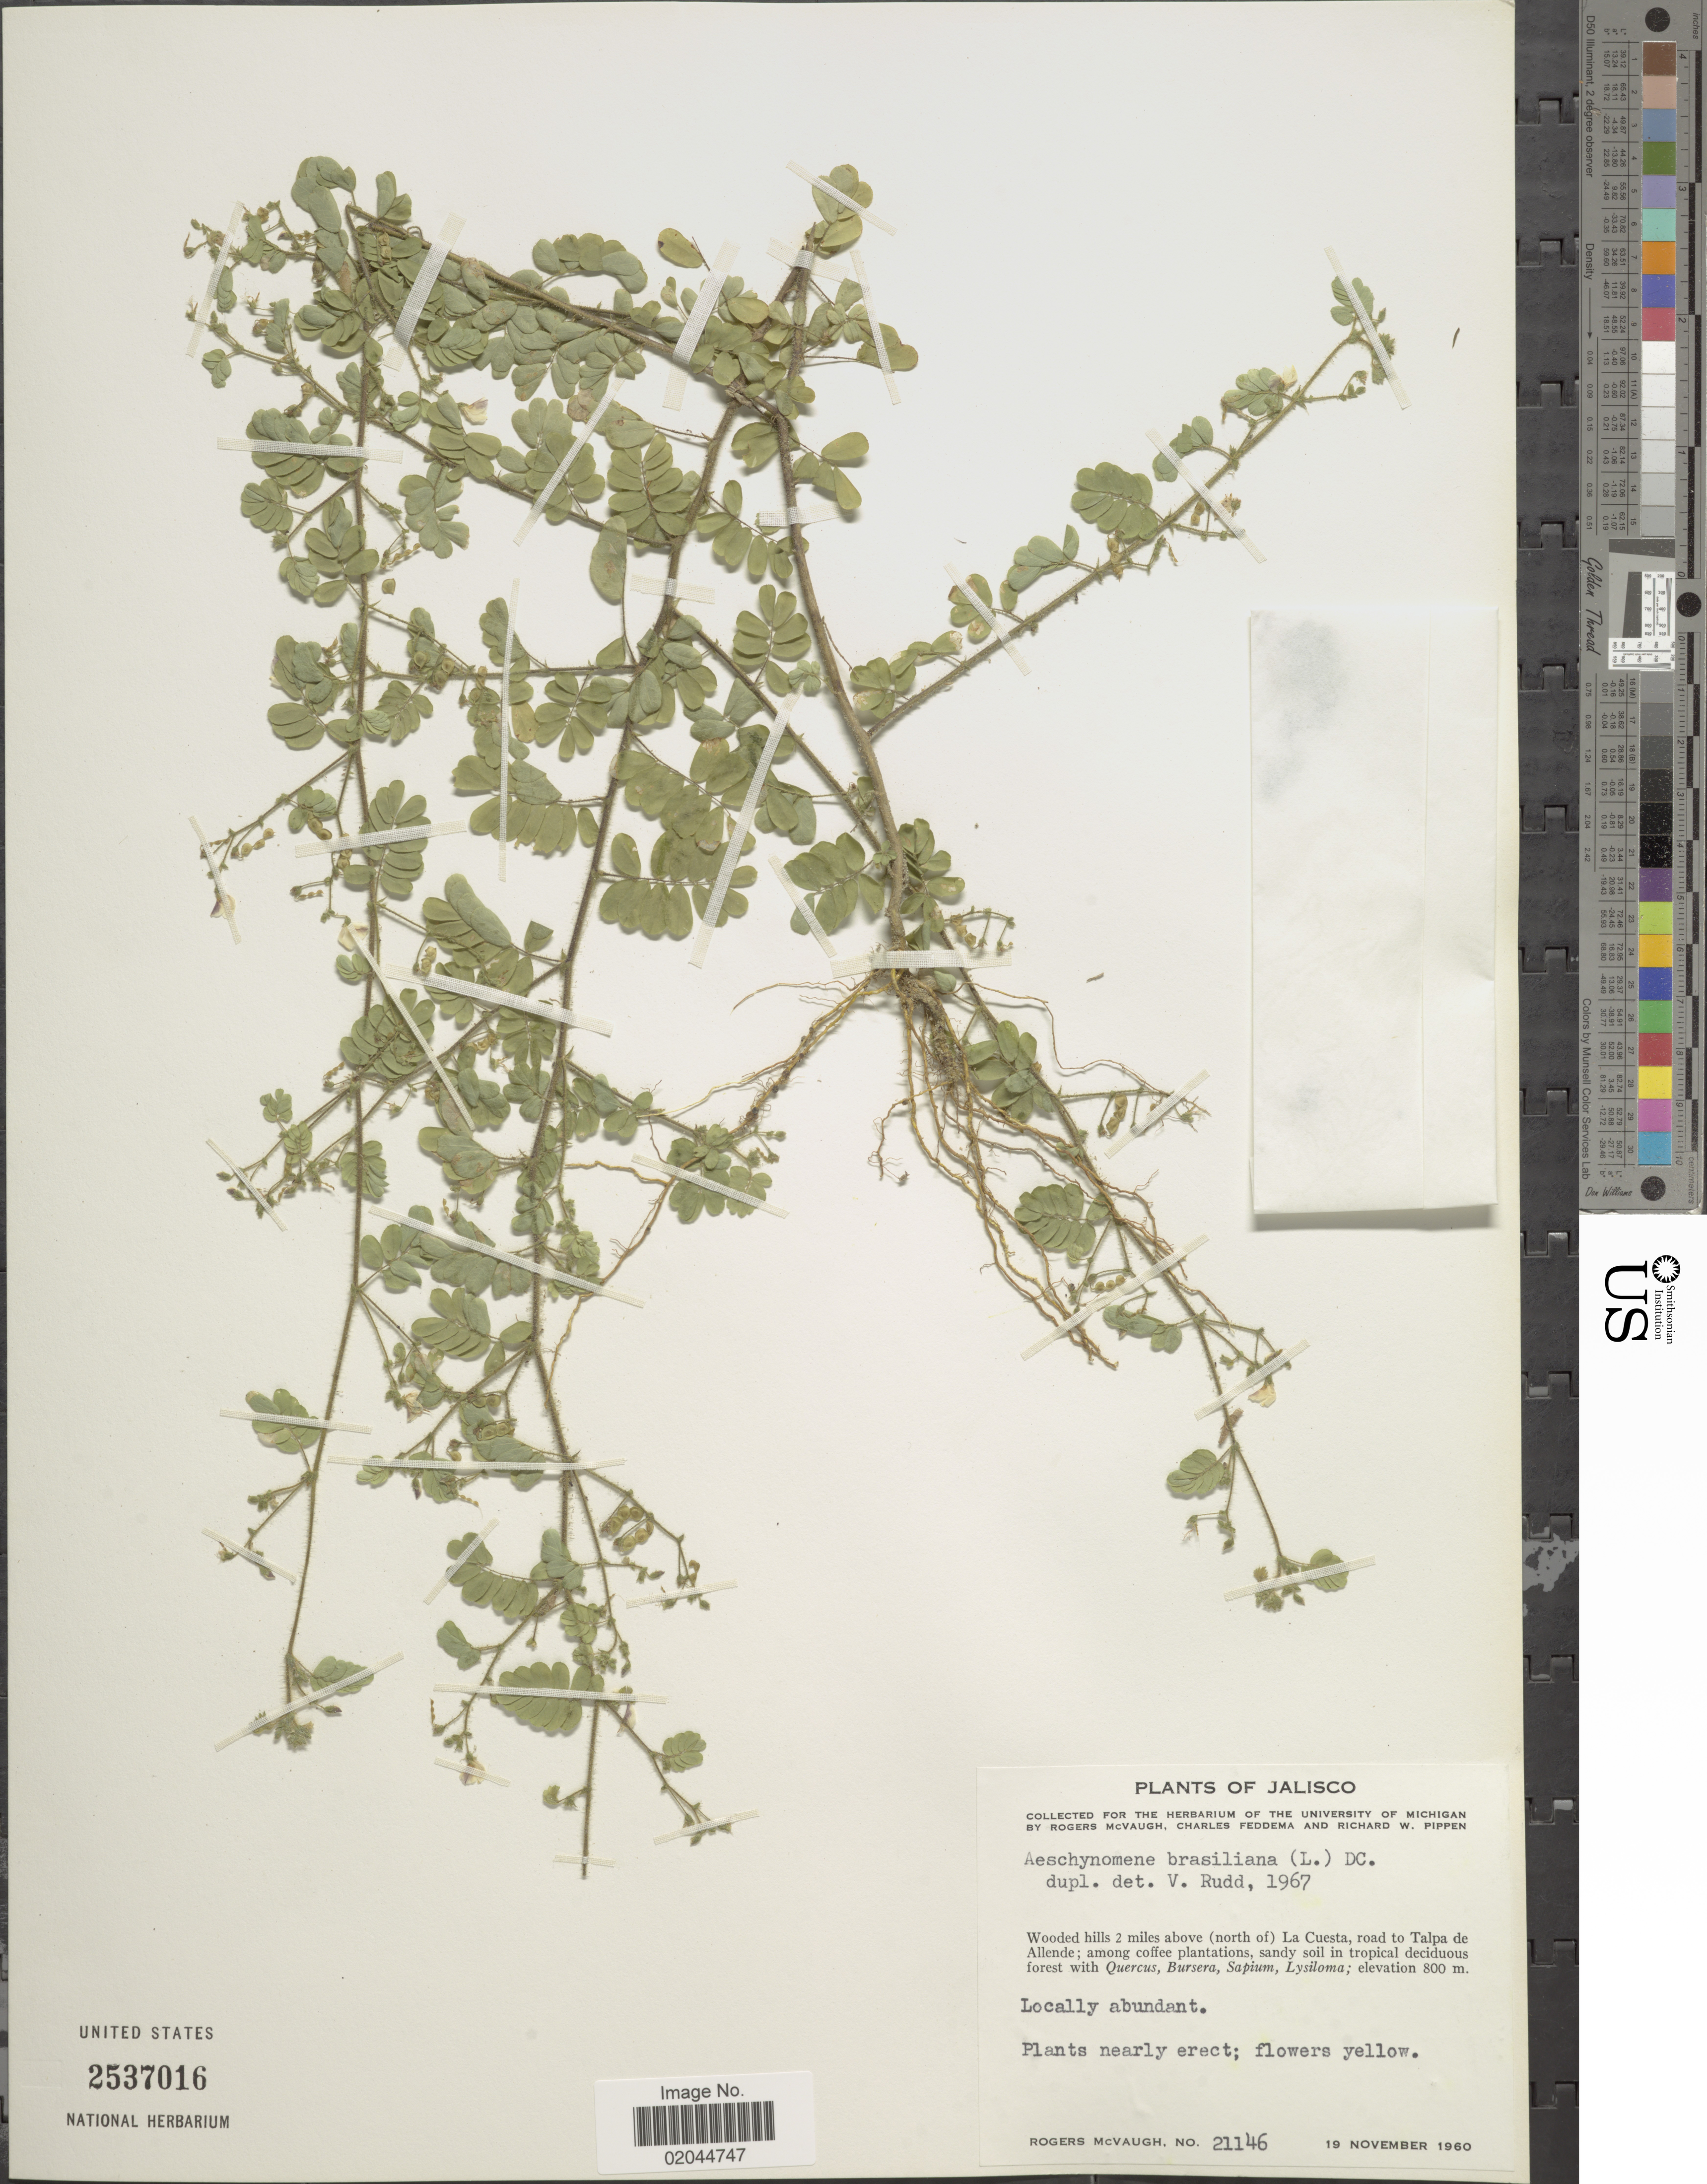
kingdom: Plantae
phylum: Tracheophyta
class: Magnoliopsida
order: Fabales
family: Fabaceae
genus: Aeschynomene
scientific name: Aeschynomene brasiliana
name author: (Poir.) DC.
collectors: R. McVaugh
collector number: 21146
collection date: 1960-11-19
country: Mexico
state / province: Jalisco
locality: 2 miles above (north of ) La Cuesta, road to Talpa de Allende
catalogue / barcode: US 2537016